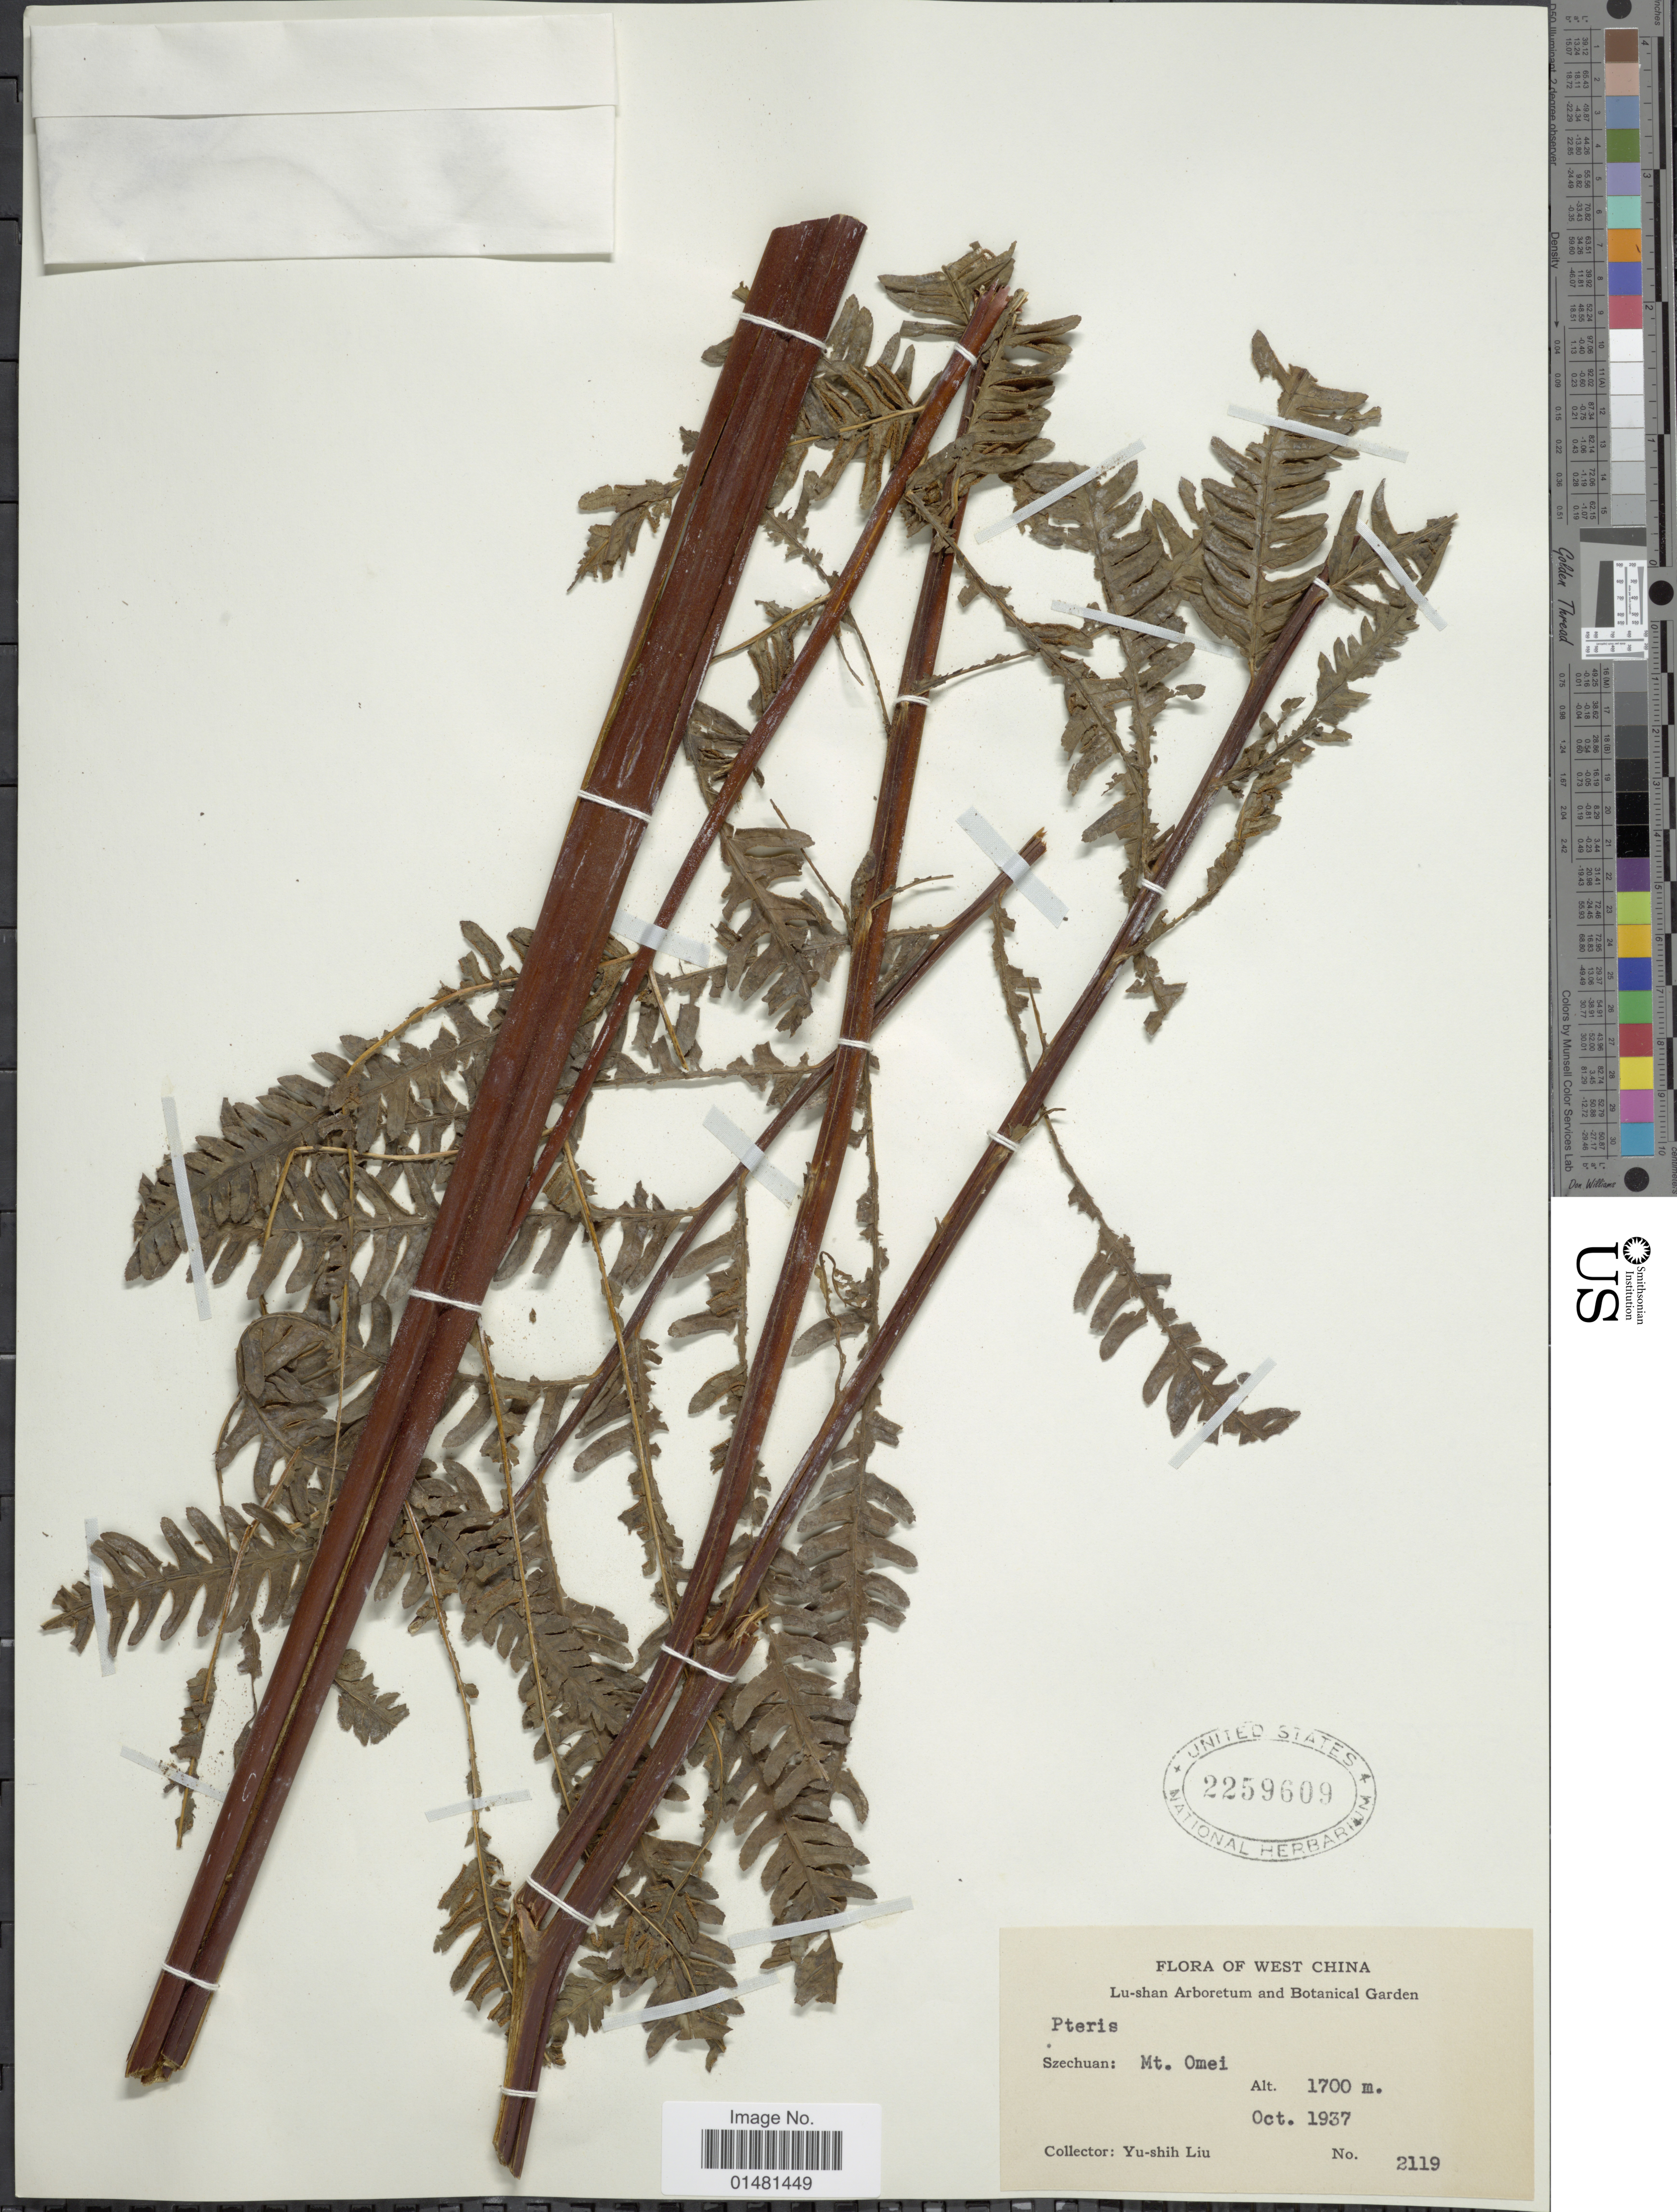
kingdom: Plantae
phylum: Tracheophyta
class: Polypodiopsida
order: Polypodiales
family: Pteridaceae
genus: Pteris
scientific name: Pteris sp.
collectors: Y.-S. Liu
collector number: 2119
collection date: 1937-10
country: China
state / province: Sichuan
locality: West China, Szechuan: Mt Omei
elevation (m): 1700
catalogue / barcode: US 2259609